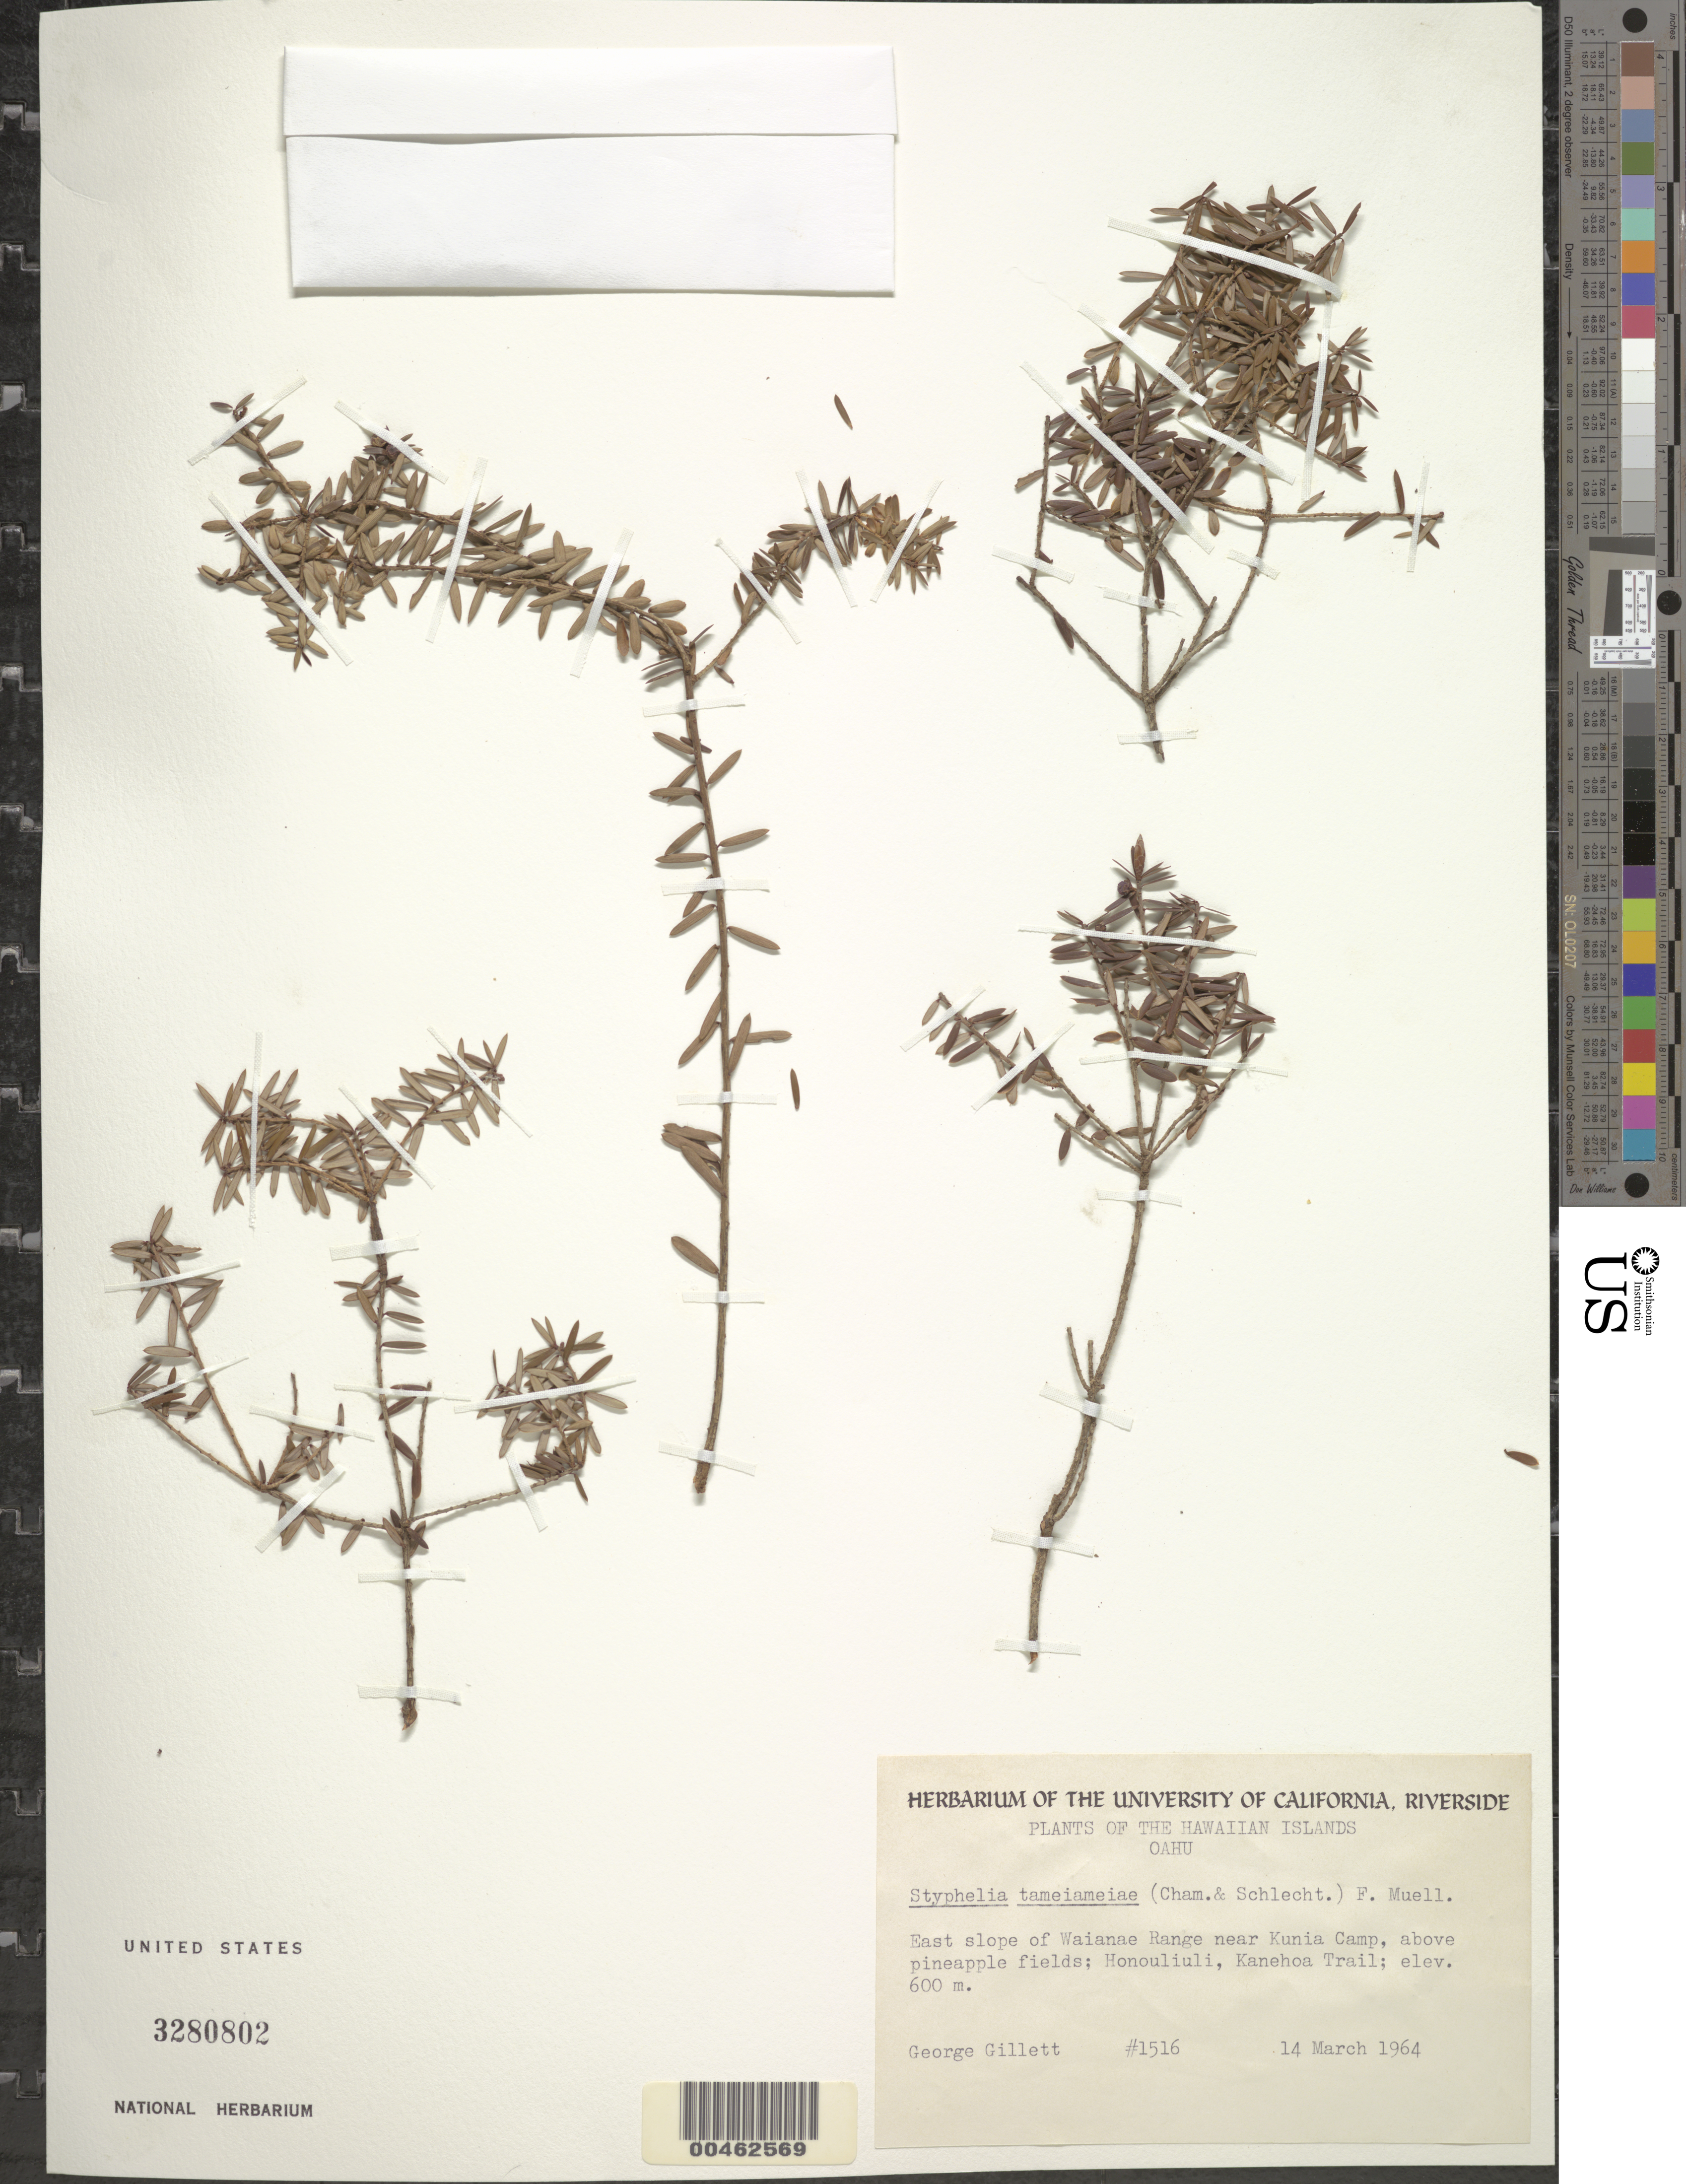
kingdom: Plantae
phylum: Tracheophyta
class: Magnoliopsida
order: Ericales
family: Ericaceae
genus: Leptecophylla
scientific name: Leptecophylla tameiameiae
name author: (Cham. & Schltdl.) C.M. Weiller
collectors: G. Gillett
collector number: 1516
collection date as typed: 14 Mar 1964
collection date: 1964-03-14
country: United States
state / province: Hawaii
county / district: Honolulu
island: Oahu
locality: E slope of Waianae Range near Kunia Camp, above pineapple fields; Honouliuli, Kanehoa Trail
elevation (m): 600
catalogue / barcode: US 3280802